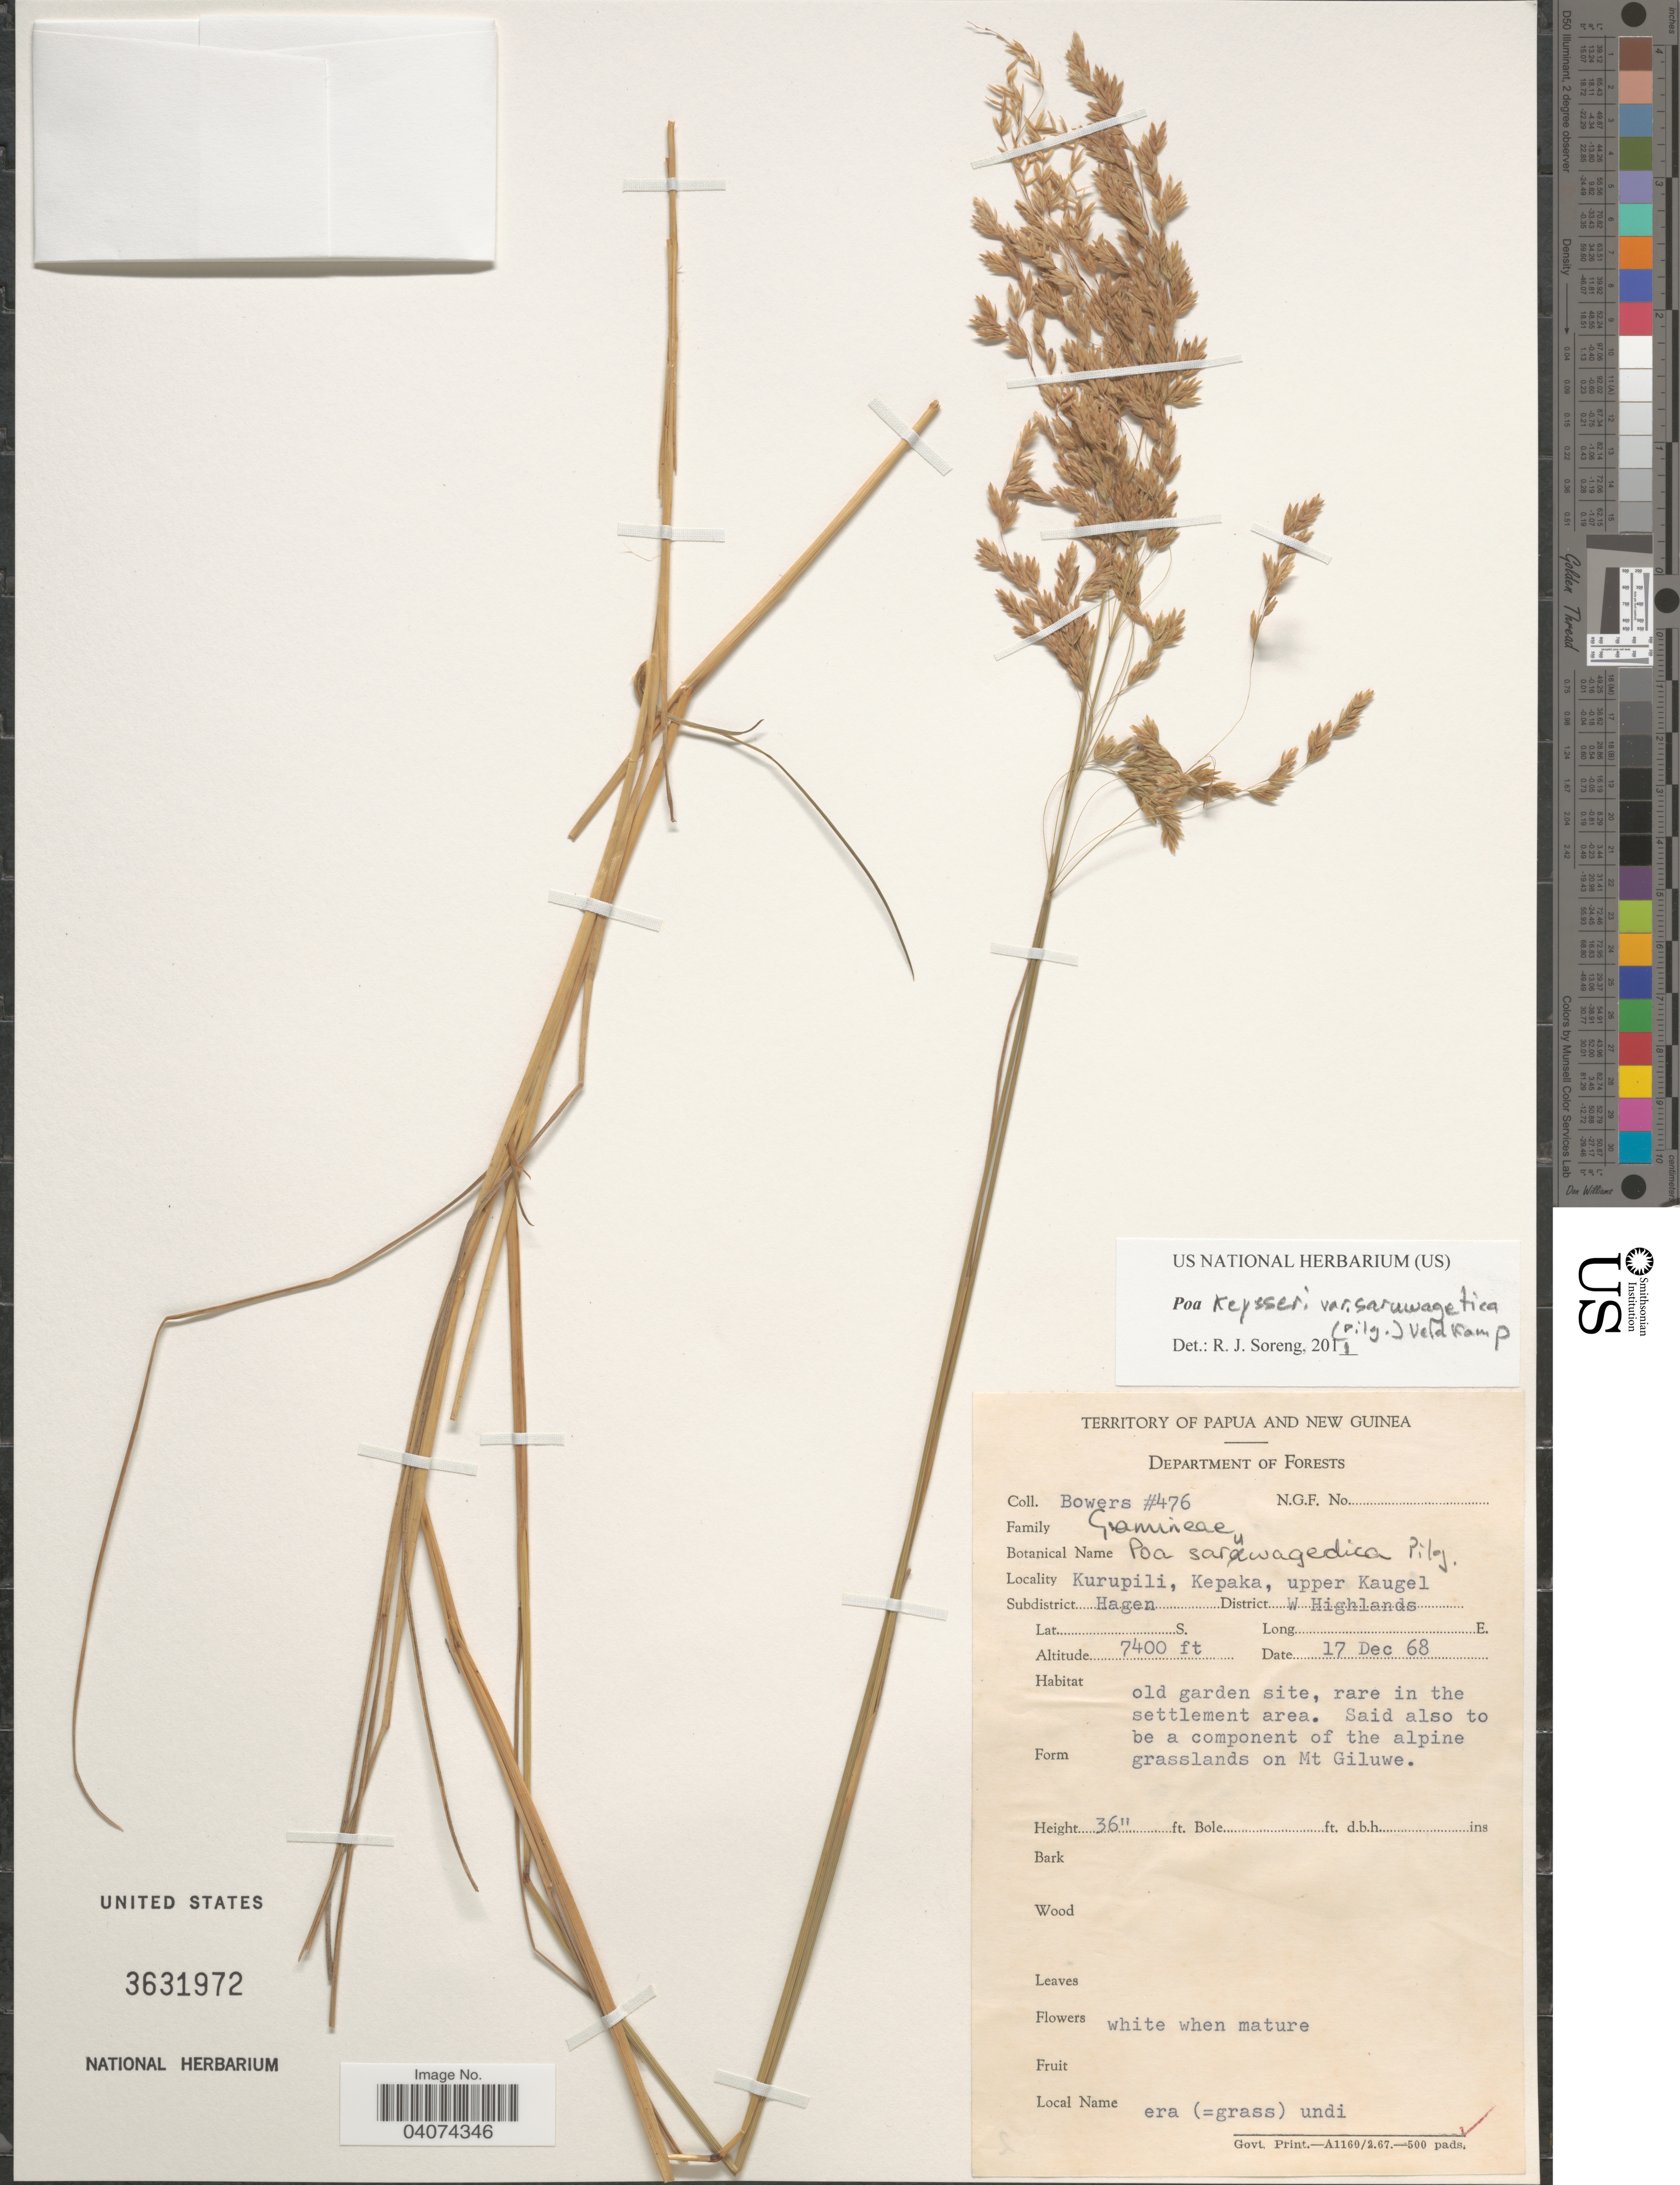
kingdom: Plantae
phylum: Tracheophyta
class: Liliopsida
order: Poales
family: Poaceae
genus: Poa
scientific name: Poa keysseri subsp. saruwagetica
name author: (Pilg.) Veldkamp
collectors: -. Bowers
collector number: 476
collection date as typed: Transcribed d/m/y: 17/12/68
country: Papua New Guinea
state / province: Western Highlands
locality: Kurupili, Kepaka, upper Kaugel. Subdistrict Hagen. District W Highlands. Old garden site, rare in the settlement area. Said also to be a component of the alpine grasslands on Mt Giluwe.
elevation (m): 2256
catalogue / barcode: US 3631972